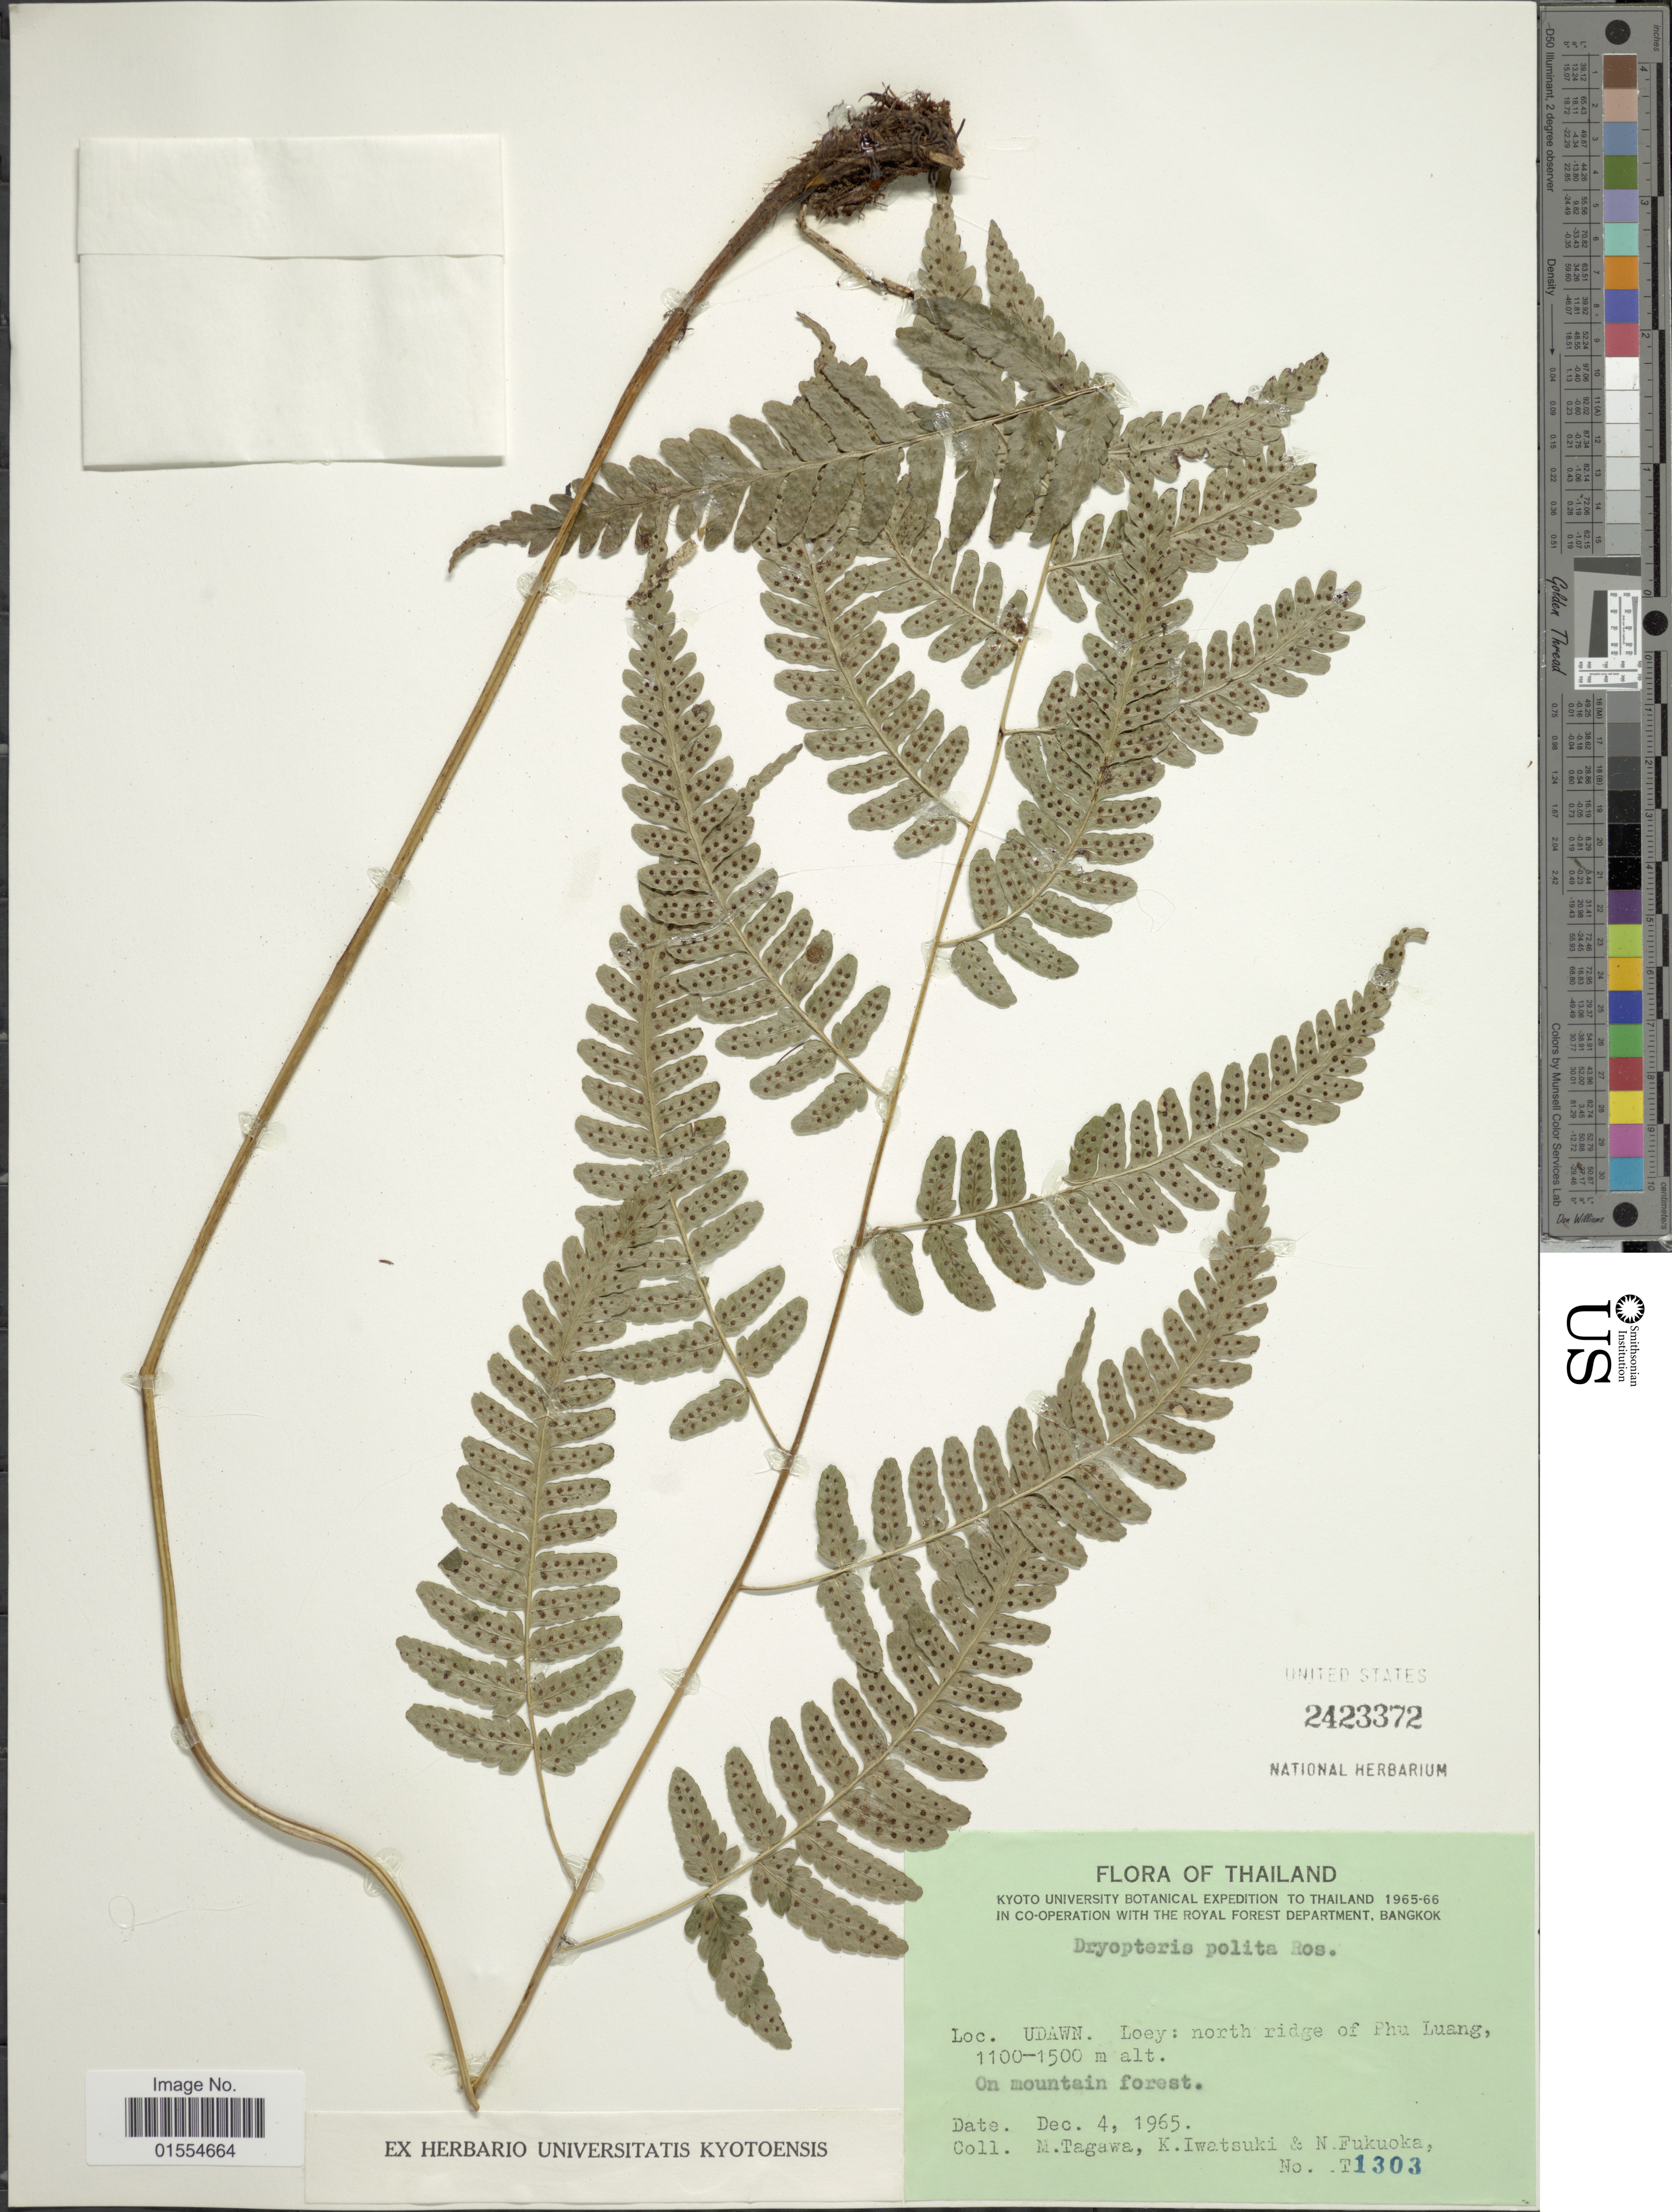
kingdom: Plantae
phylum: Tracheophyta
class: Polypodiopsida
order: Polypodiales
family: Dryopteridaceae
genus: Dryopteris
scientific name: Dryopteris polita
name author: Rosenst.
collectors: M. Kitagawa, K. Iwatsuki & N. Fukuoka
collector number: T1303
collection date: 1965-12-04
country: Thailand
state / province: Loei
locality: Udawn. Loey: north ridge of Phu Luang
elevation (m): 1100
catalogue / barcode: US 2423372